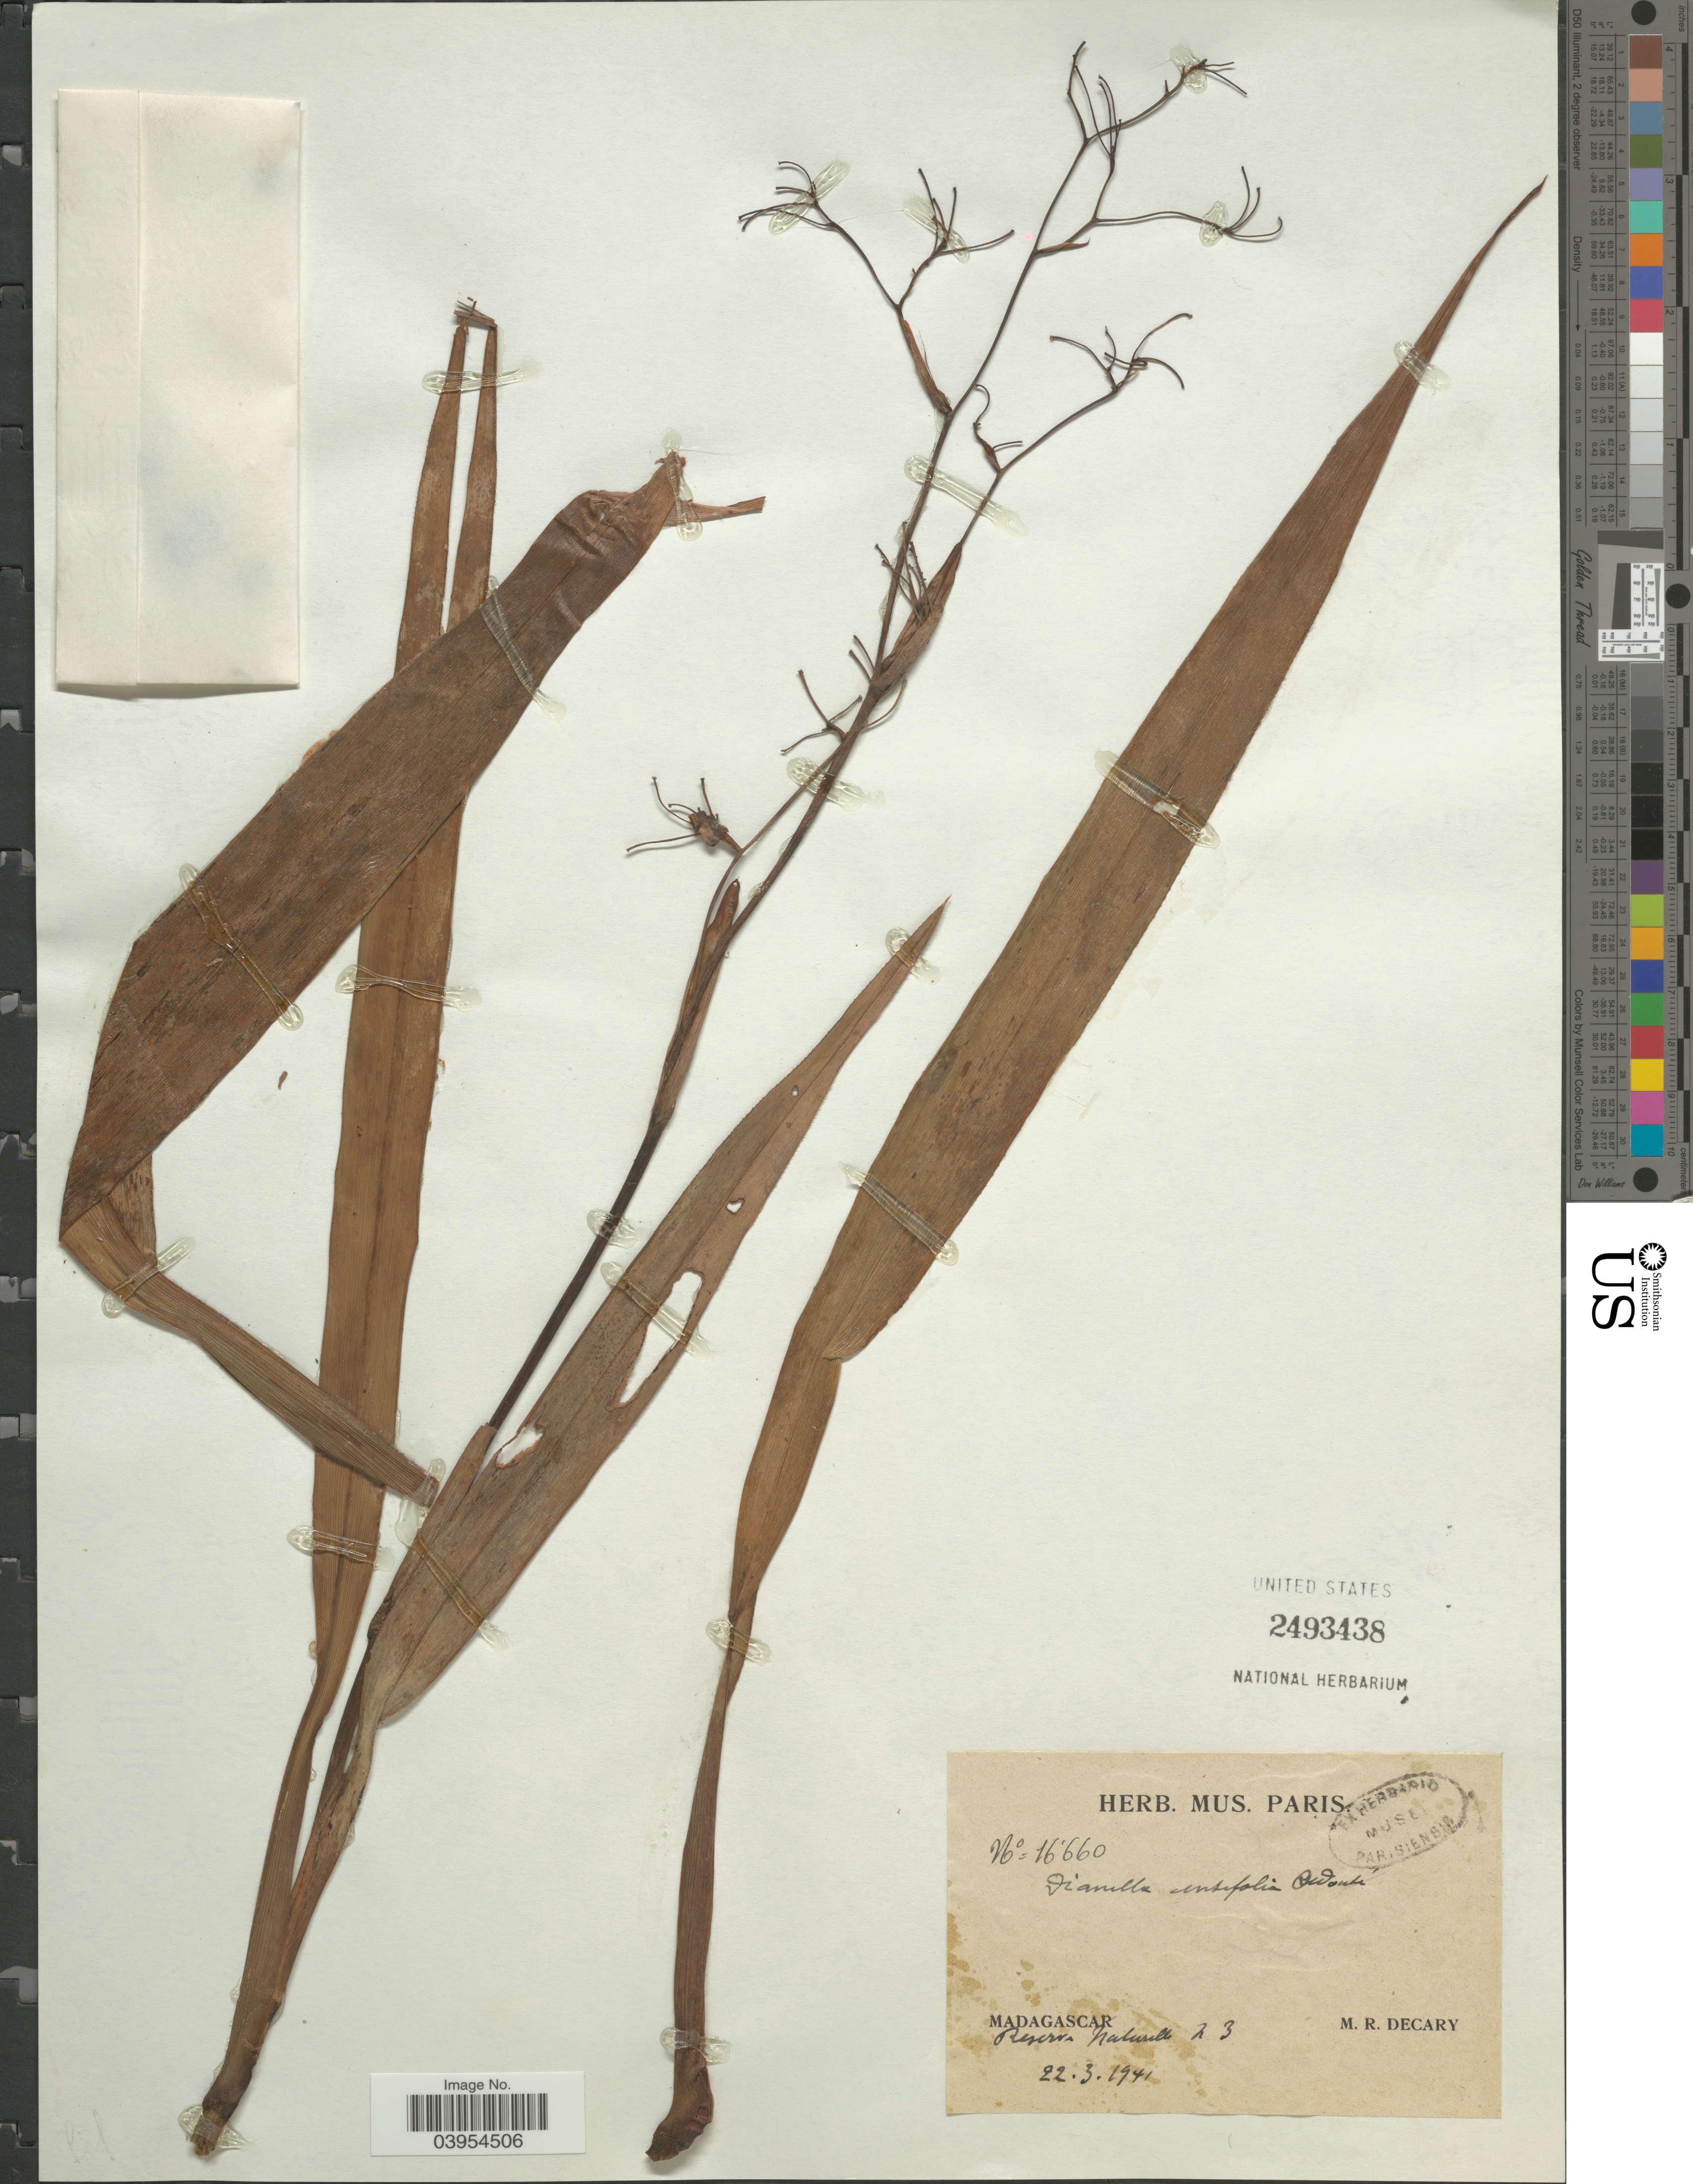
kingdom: Plantae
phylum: Tracheophyta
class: Liliopsida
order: Asparagales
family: Asphodelaceae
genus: Dianella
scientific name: Dianella ensifolia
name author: (L.) DC.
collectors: R. Decary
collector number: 16660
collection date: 1941-03-22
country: Madagascar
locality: Reserva Naturelle N.Z.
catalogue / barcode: US 2493438